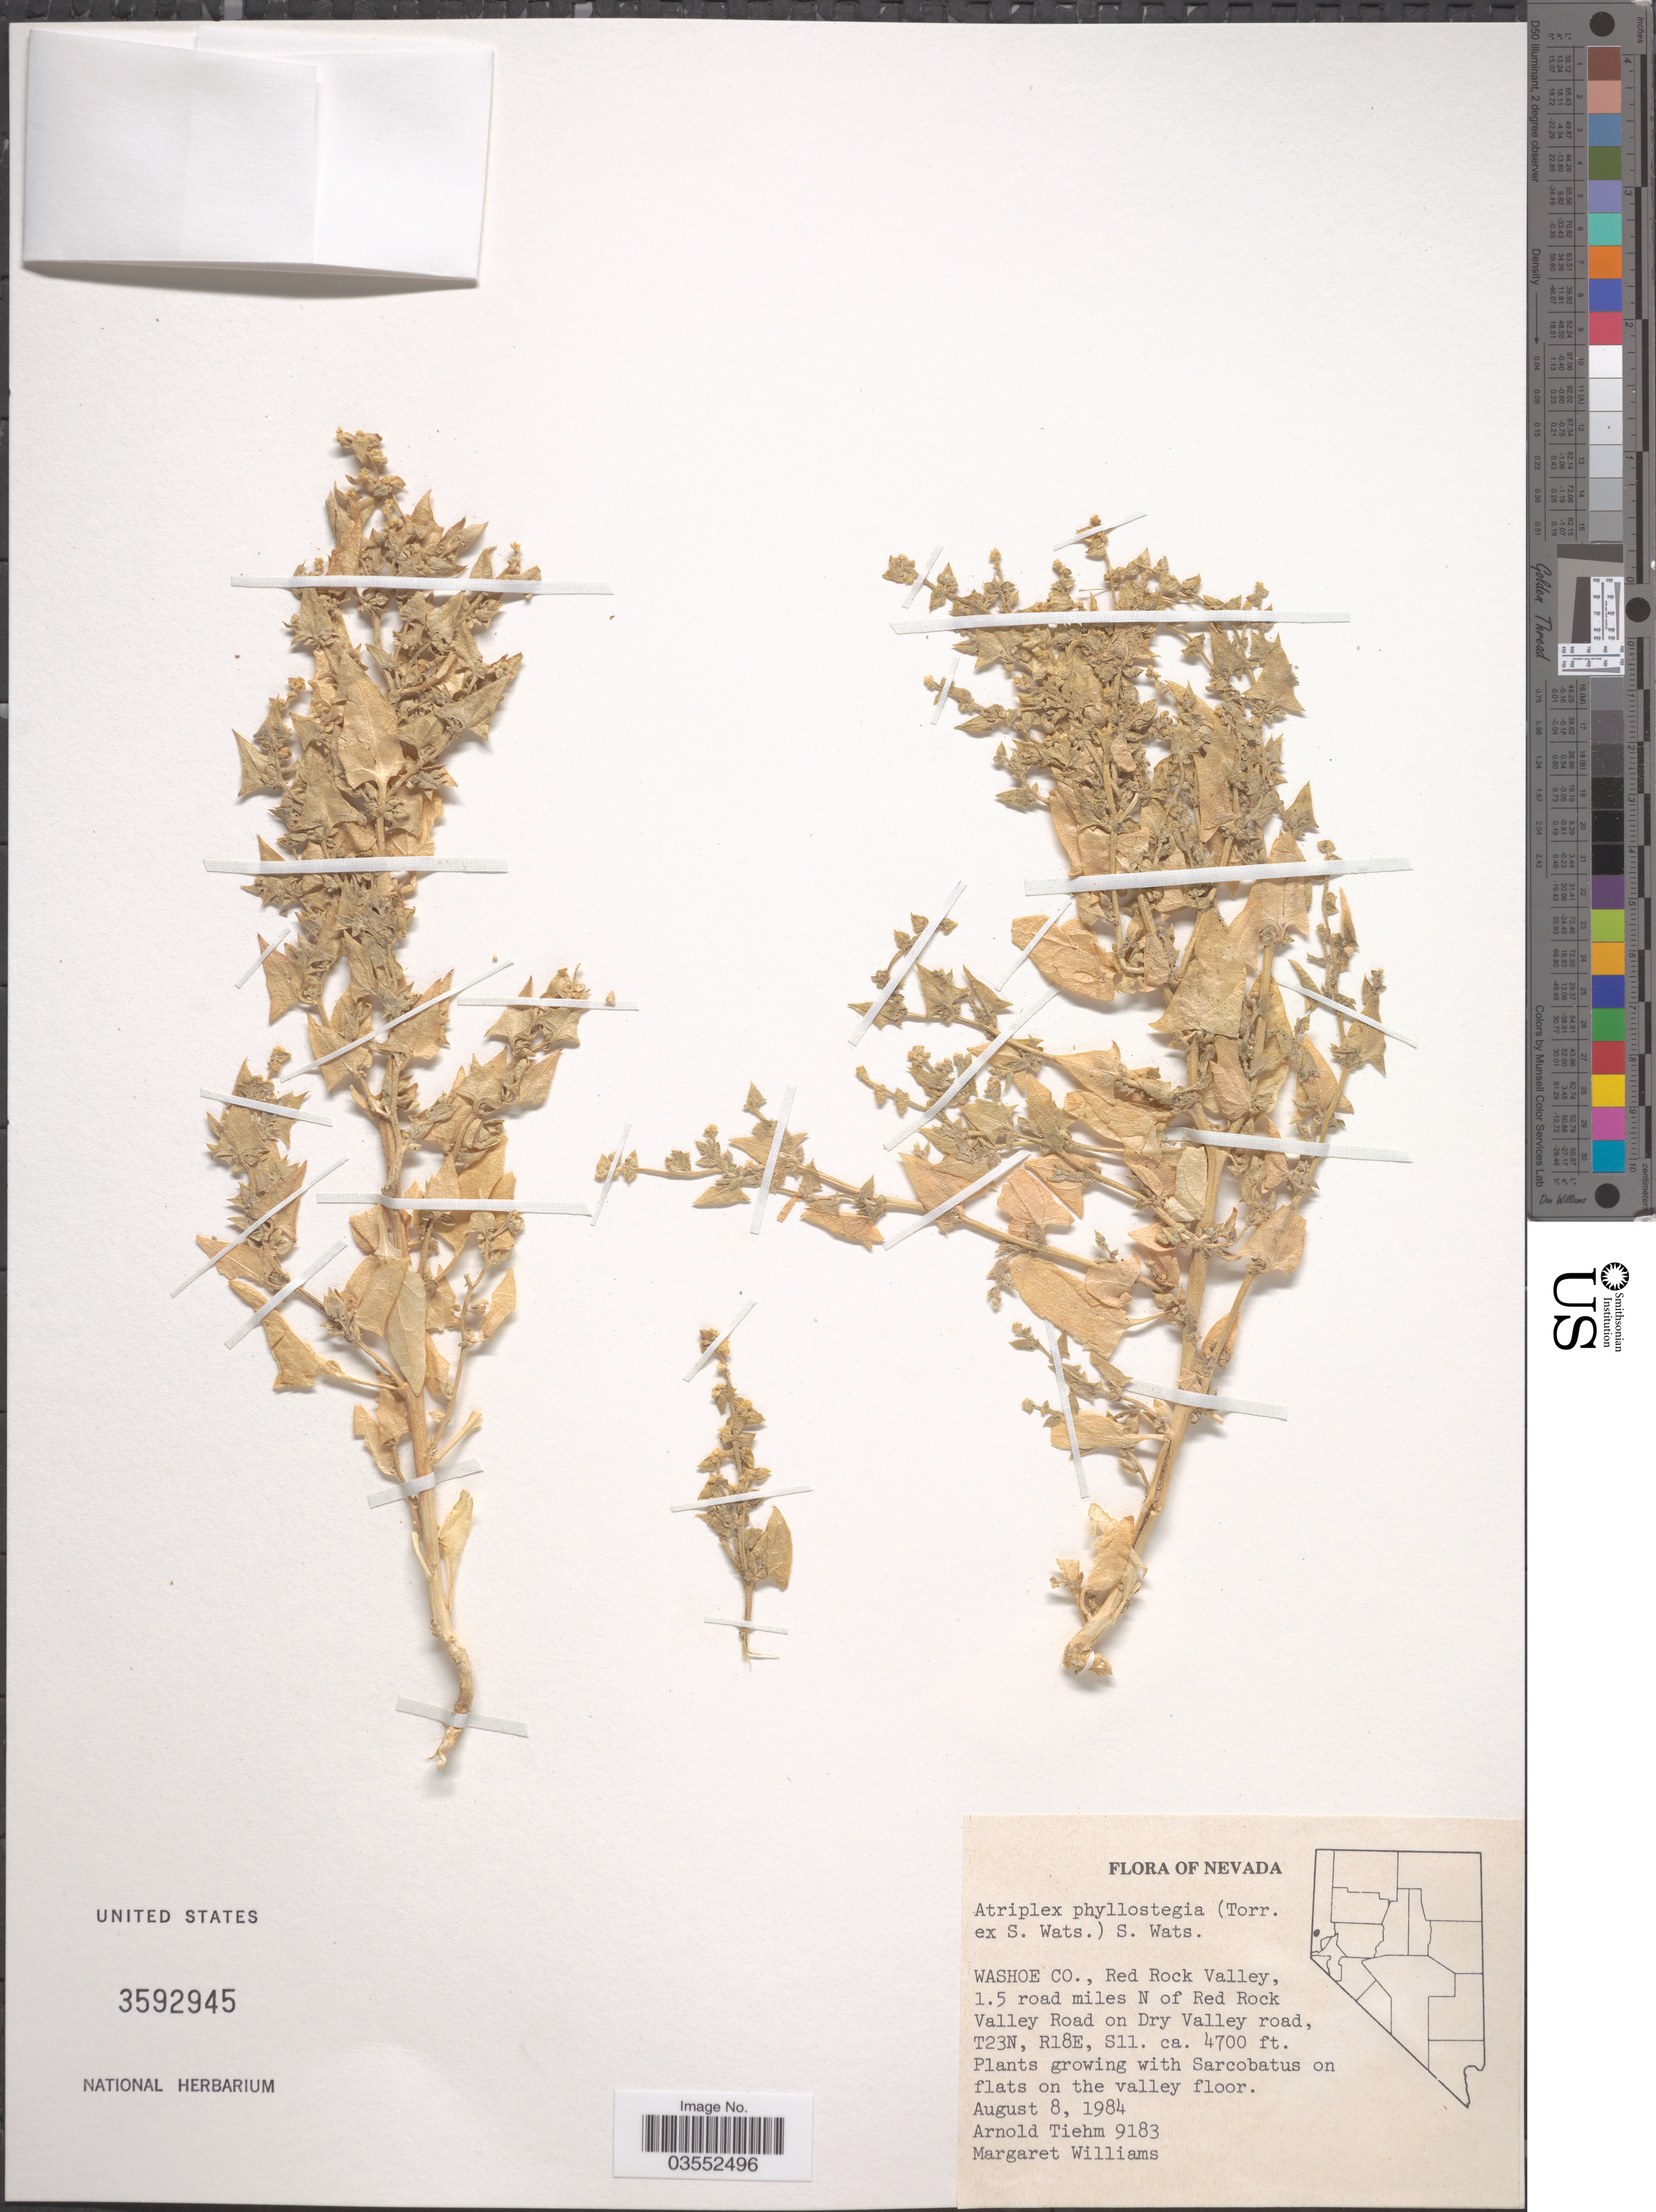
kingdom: Plantae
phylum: Tracheophyta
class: Magnoliopsida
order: Caryophyllales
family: Amaranthaceae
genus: Atriplex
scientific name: Atriplex phyllostegia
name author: (Torr. ex S. Watson) S. Watson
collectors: A. Tiehm & M. J. Williams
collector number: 9183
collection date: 1984-08-08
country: United States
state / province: Nevada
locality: Washoe Co., Red Rock Valley, 1.5 road miles N of Red Rock Valley Road on Dry Valley road, T23N, R18E, S11.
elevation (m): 1433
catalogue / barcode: US 3592945